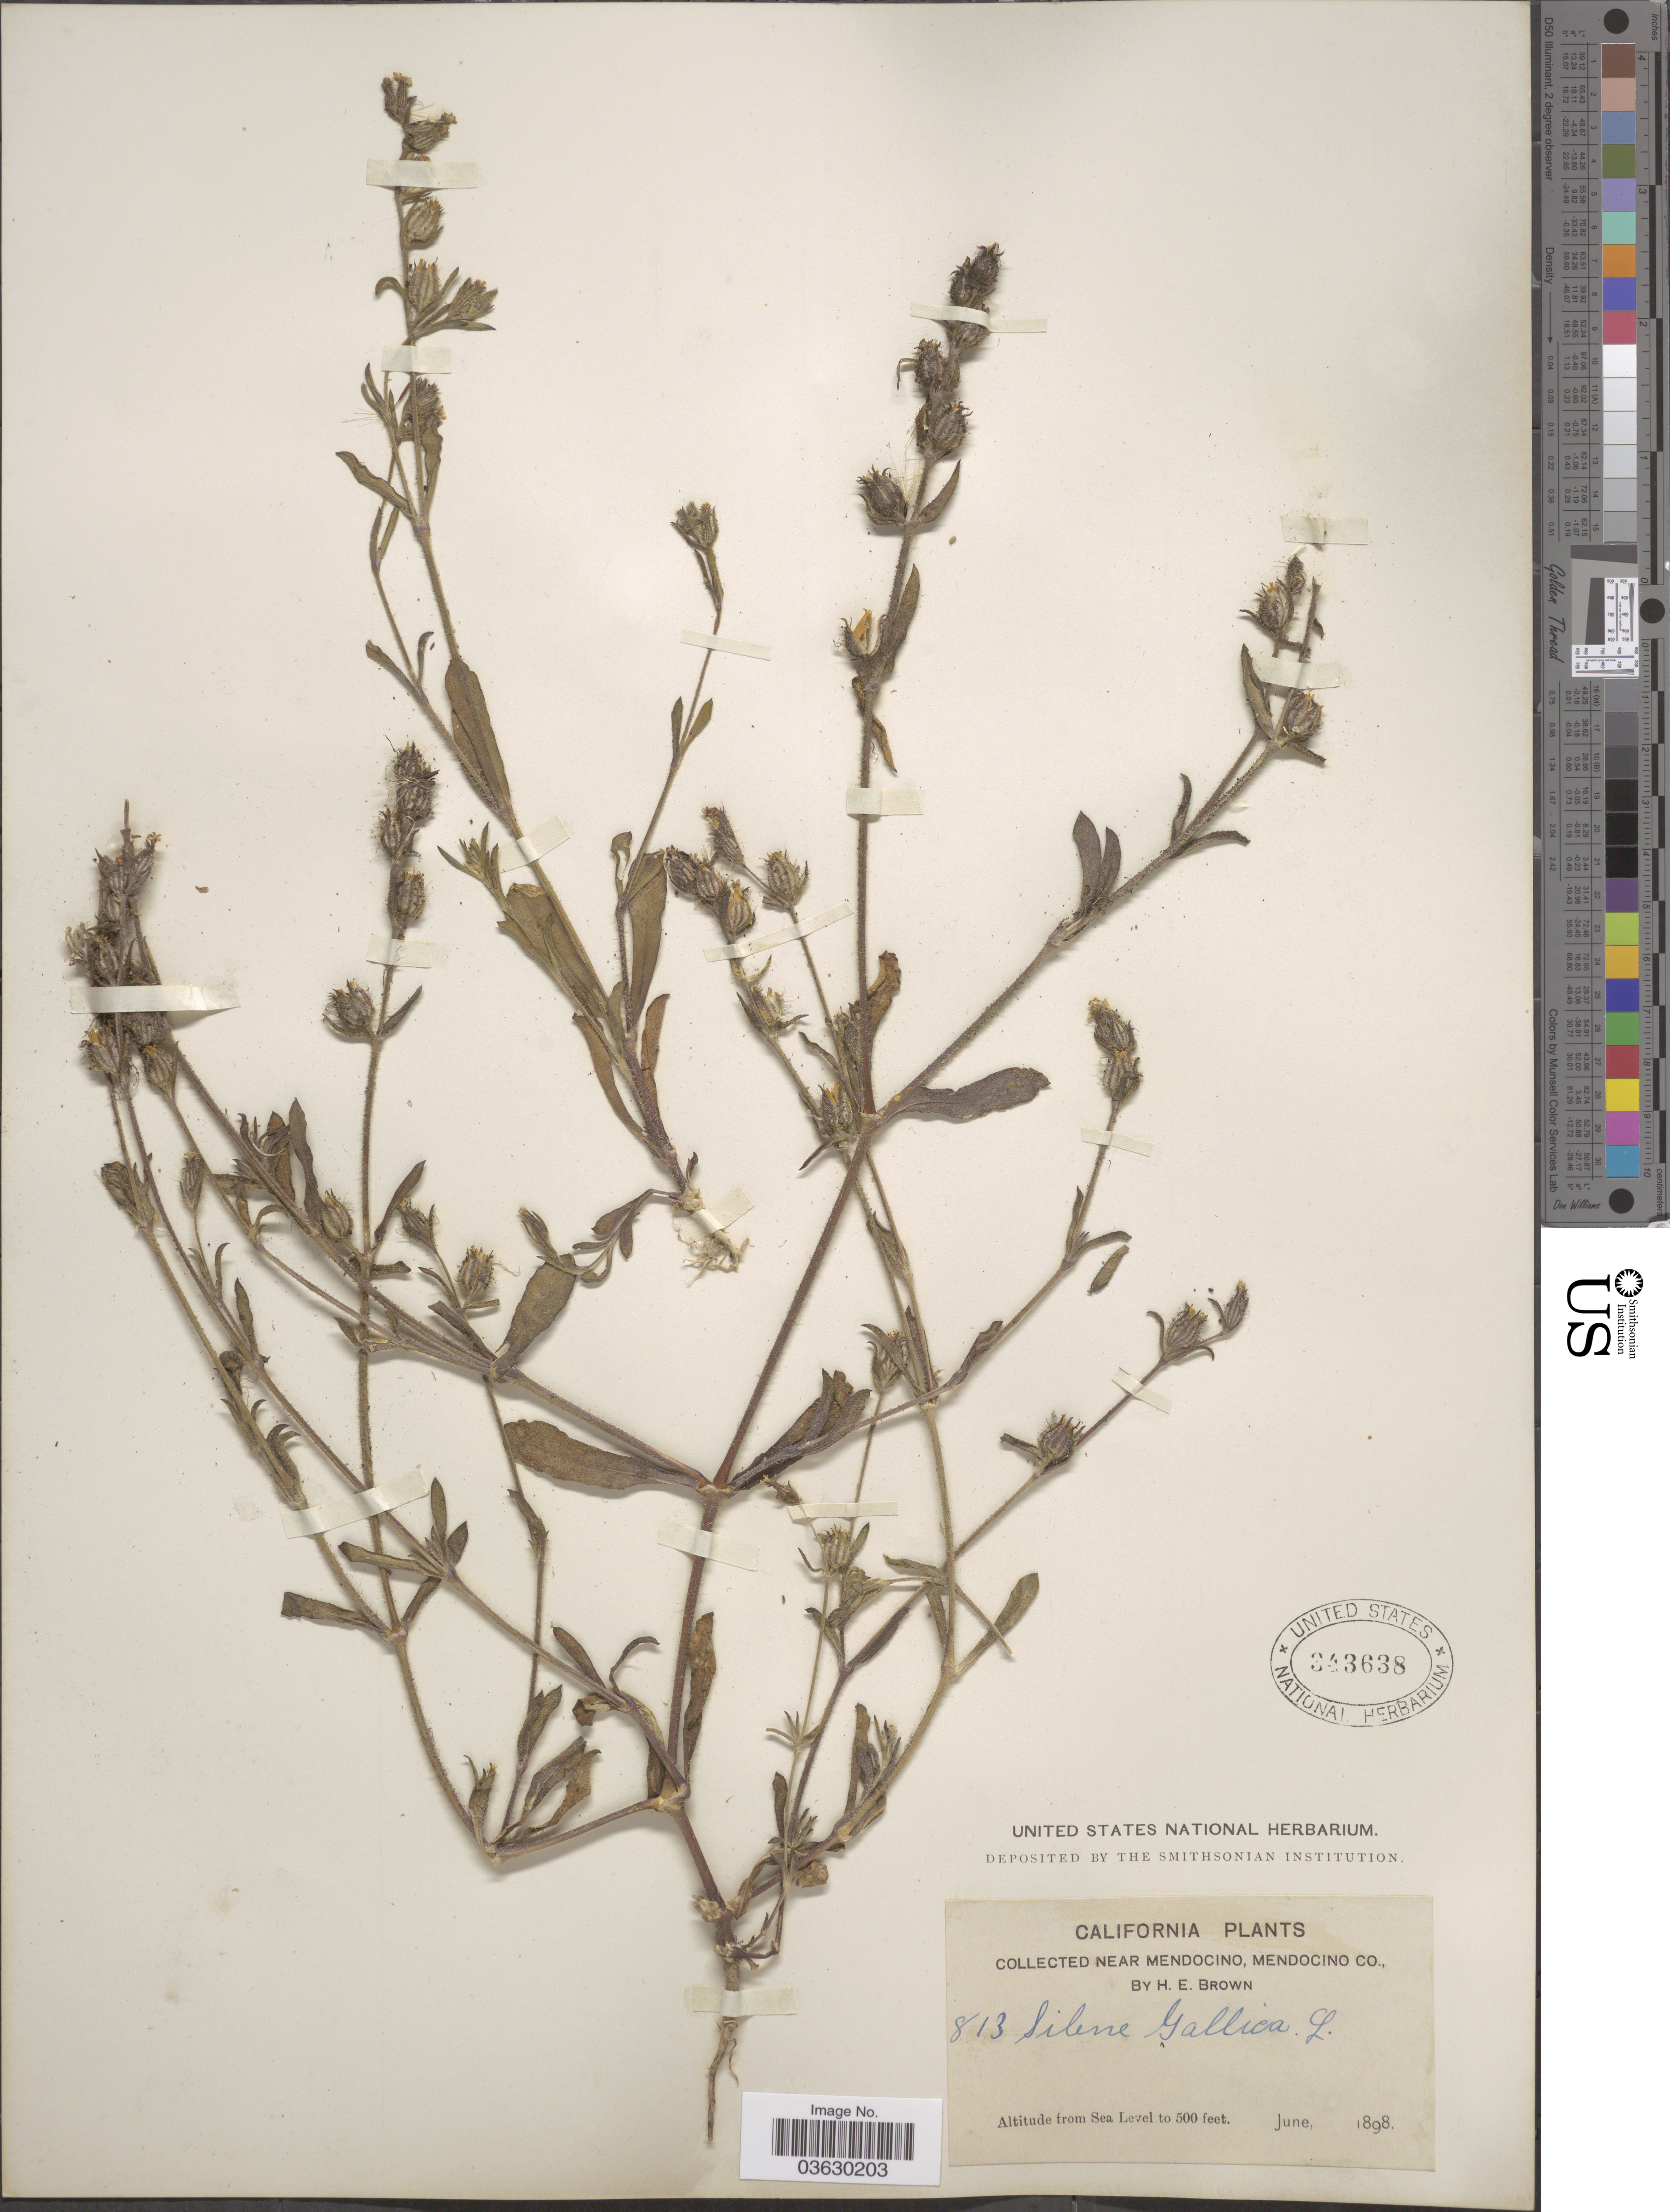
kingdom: Plantae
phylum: Tracheophyta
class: Magnoliopsida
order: Caryophyllales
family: Caryophyllaceae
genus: Silene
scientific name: Silene gallica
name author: L.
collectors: H. E. Brown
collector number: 813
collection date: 1898-06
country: United States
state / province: California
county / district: Mendocino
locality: Near Mendocino, Mendocino Co.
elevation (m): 0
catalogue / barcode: US 343638